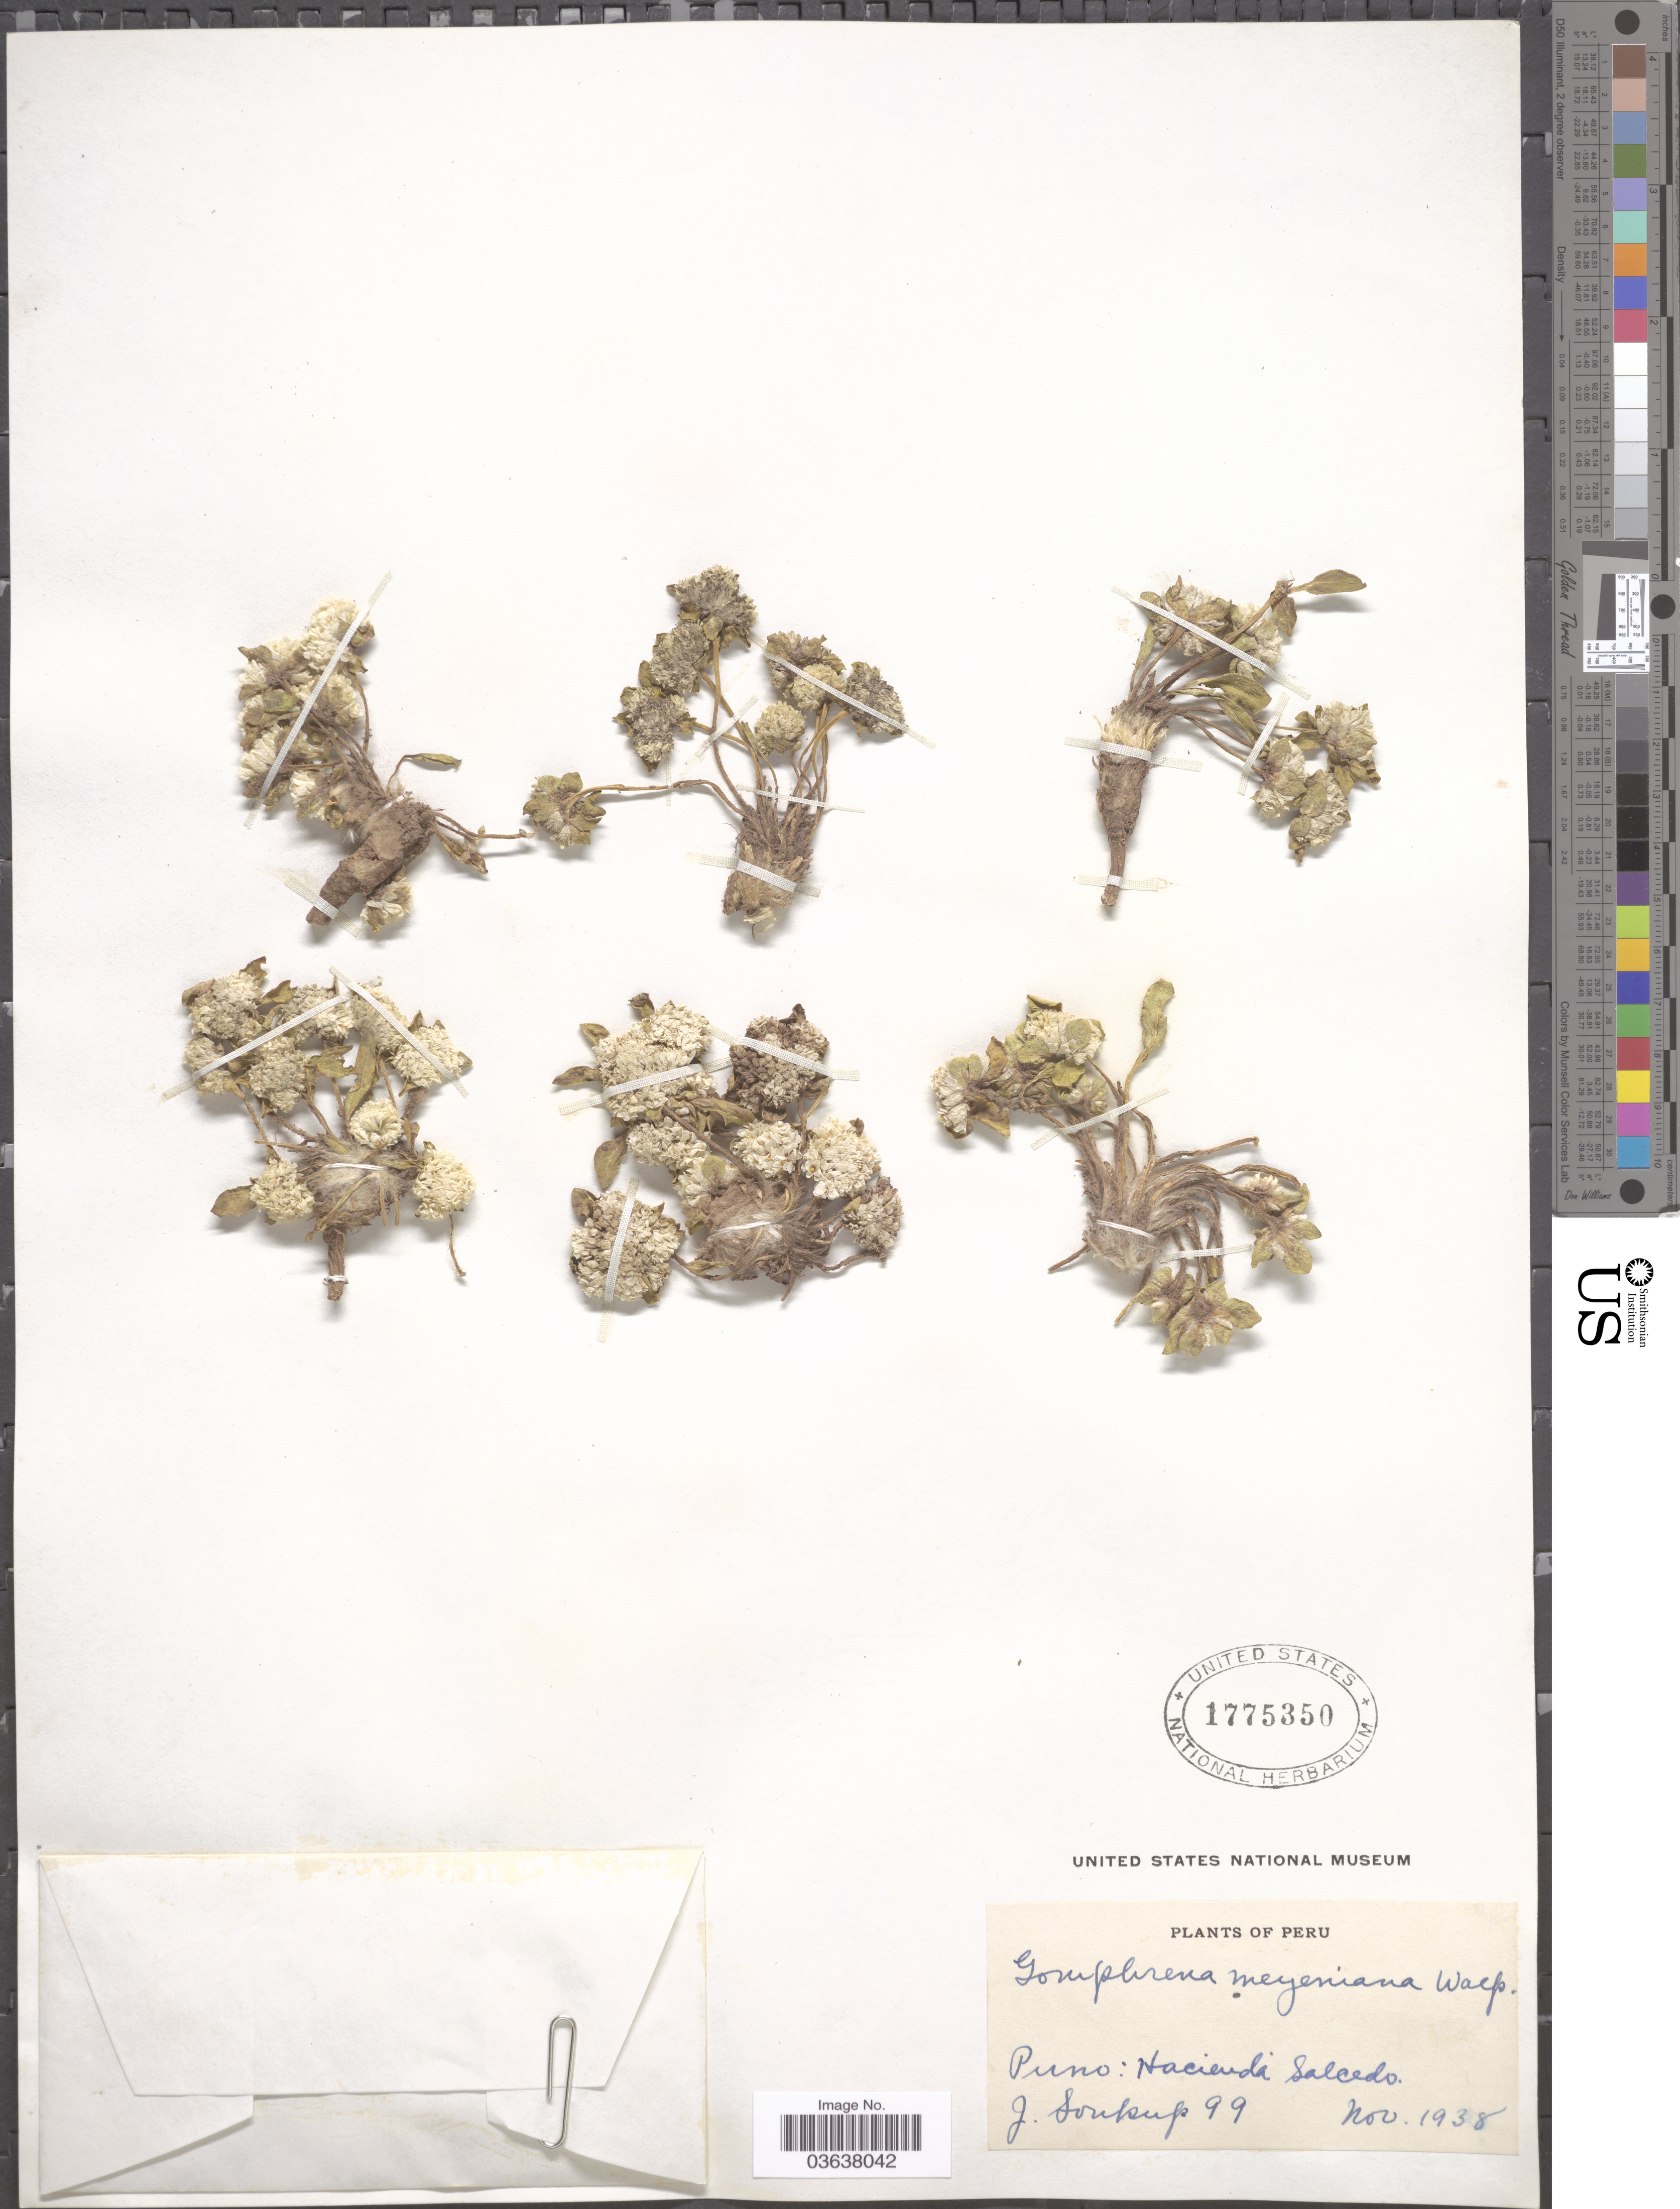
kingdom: Plantae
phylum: Tracheophyta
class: Magnoliopsida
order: Caryophyllales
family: Amaranthaceae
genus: Gomphrena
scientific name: Gomphrena meyeniana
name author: Walp.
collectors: J. Soukup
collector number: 99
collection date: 1938-11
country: Peru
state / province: Puno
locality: Hacienda Salcedo.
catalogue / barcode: US 1775350